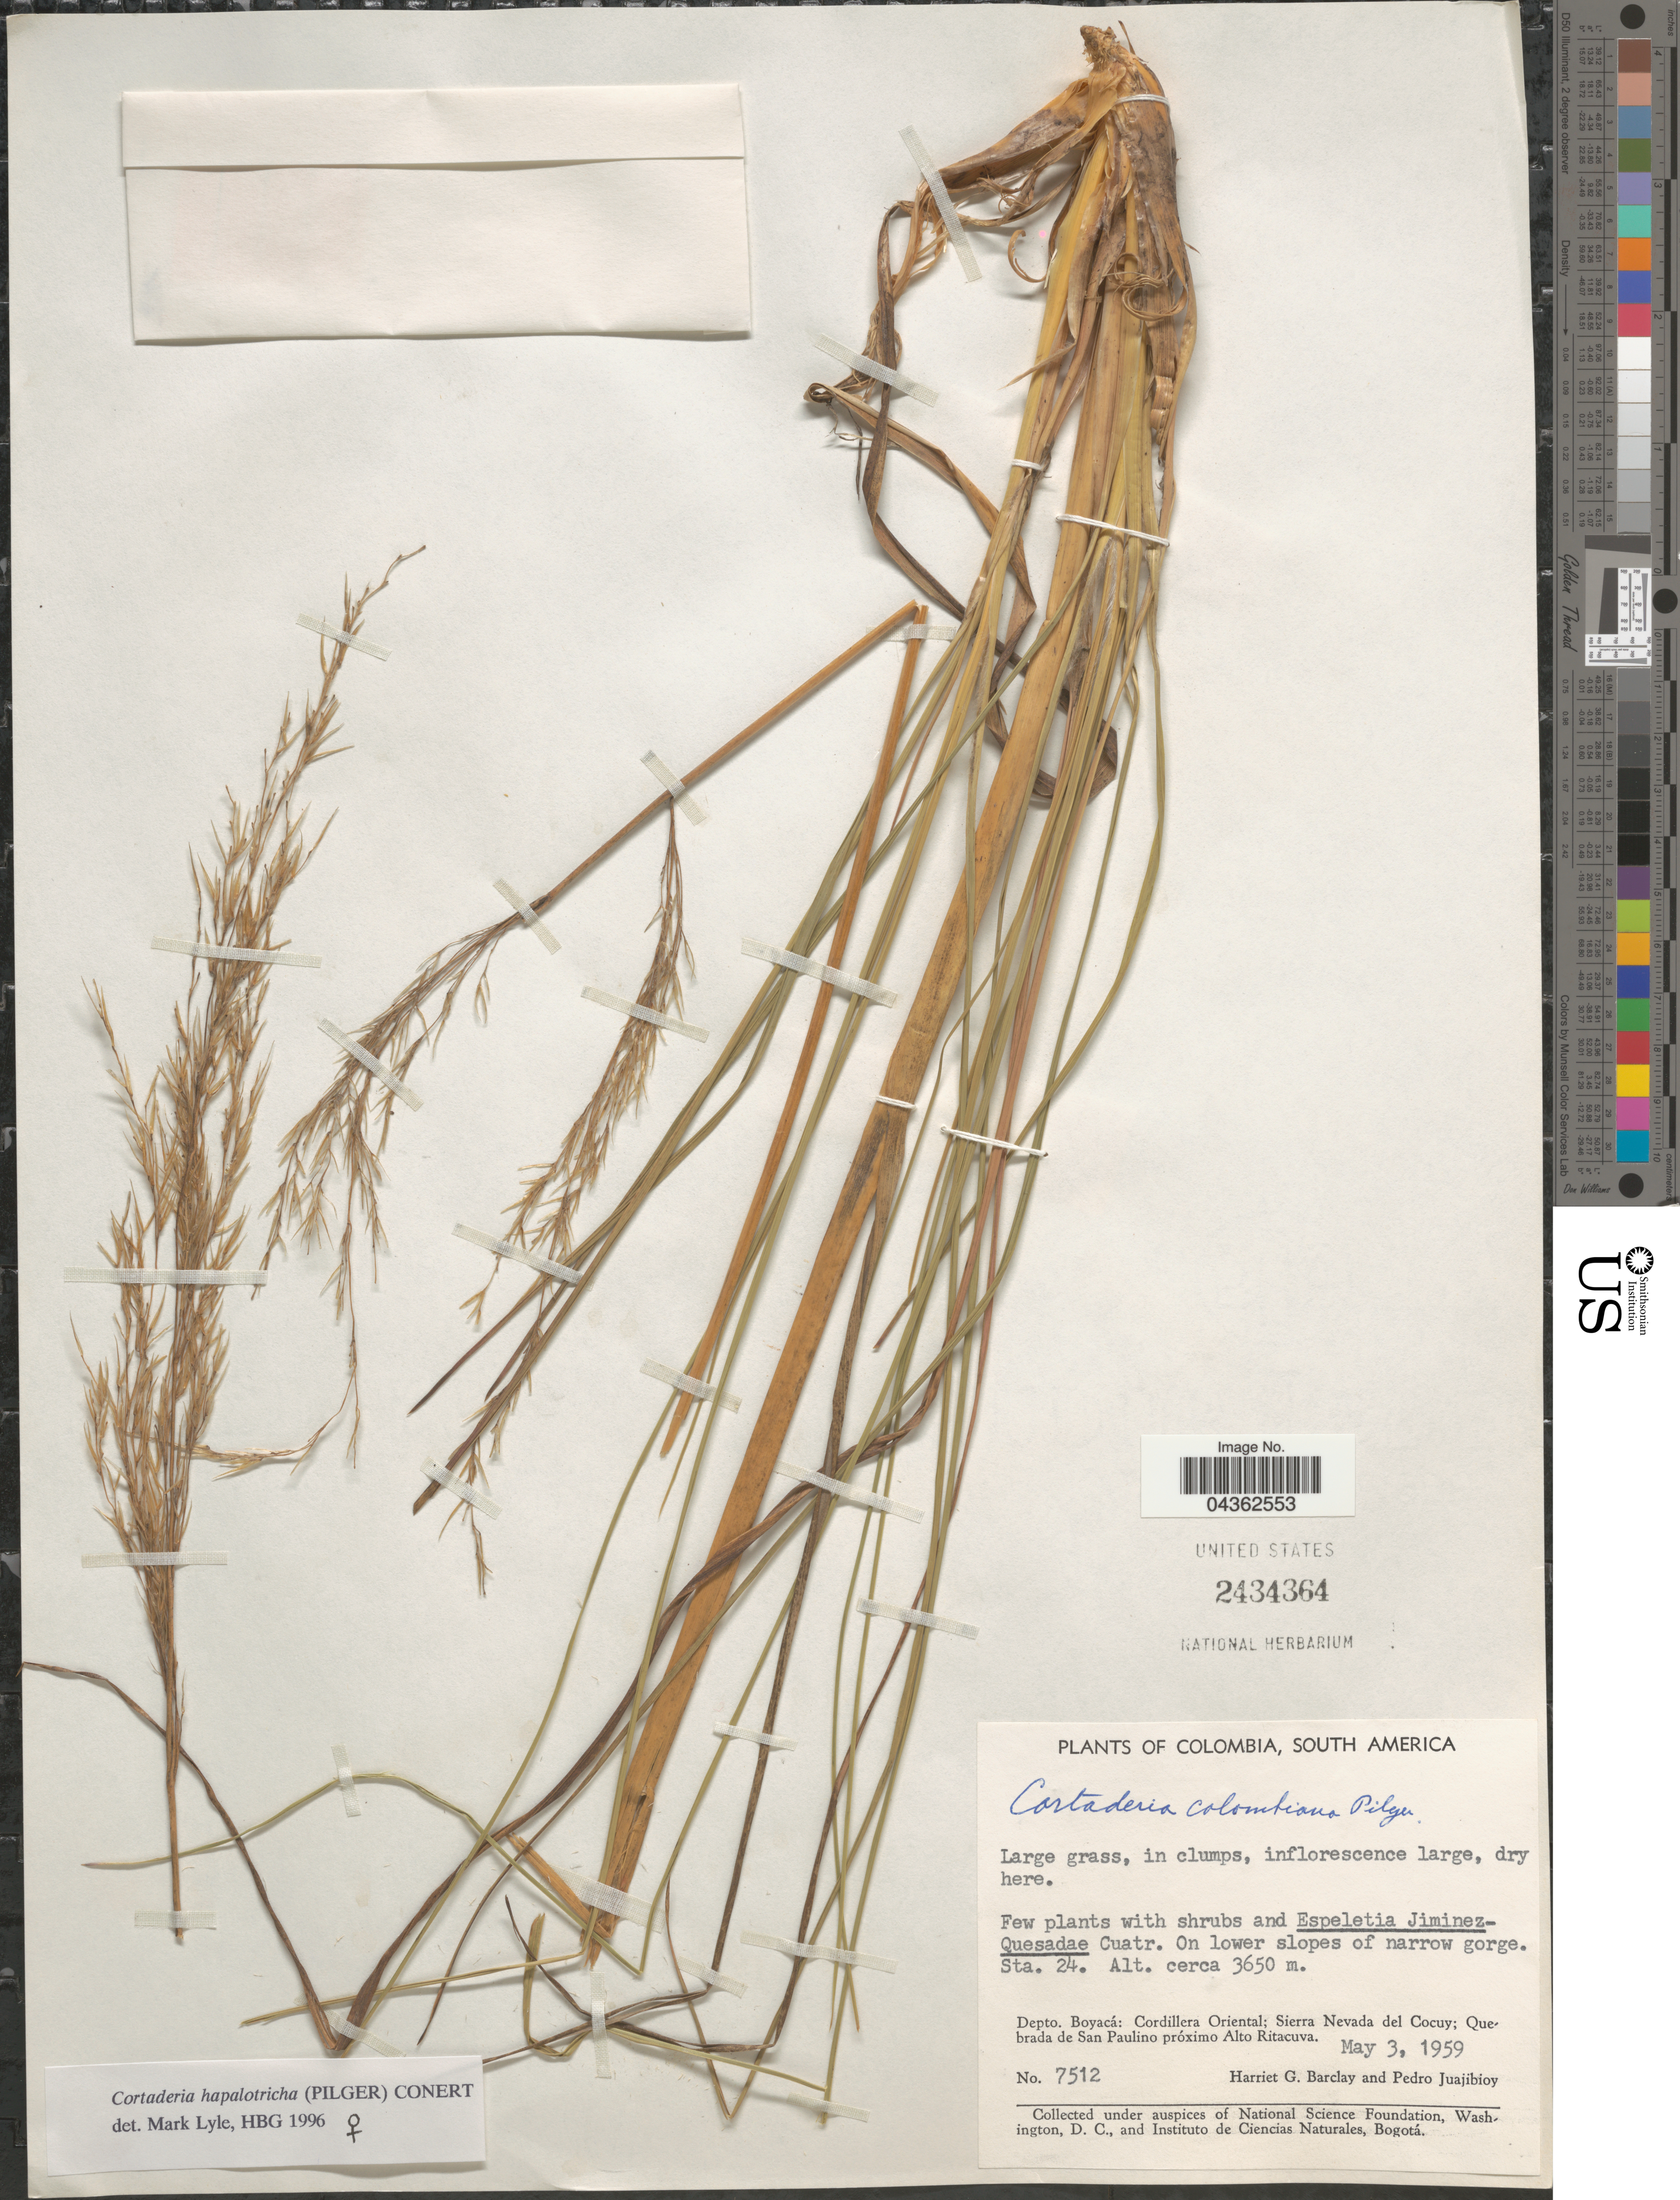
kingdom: Plantae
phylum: Tracheophyta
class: Liliopsida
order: Poales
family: Poaceae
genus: Cortaderia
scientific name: Cortaderia hapalotricha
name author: (Pilg.) Conert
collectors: H. G. Barclay & P. Juajibioy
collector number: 7512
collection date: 1959-05-03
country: Colombia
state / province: Boyacá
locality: Depto. Boyacá: Cordillera Oriental; Sierra Nevada del Cocuy; Quebrada de San Paulino próximo Alto Ritacuva.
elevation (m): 3650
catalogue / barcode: US 2434364